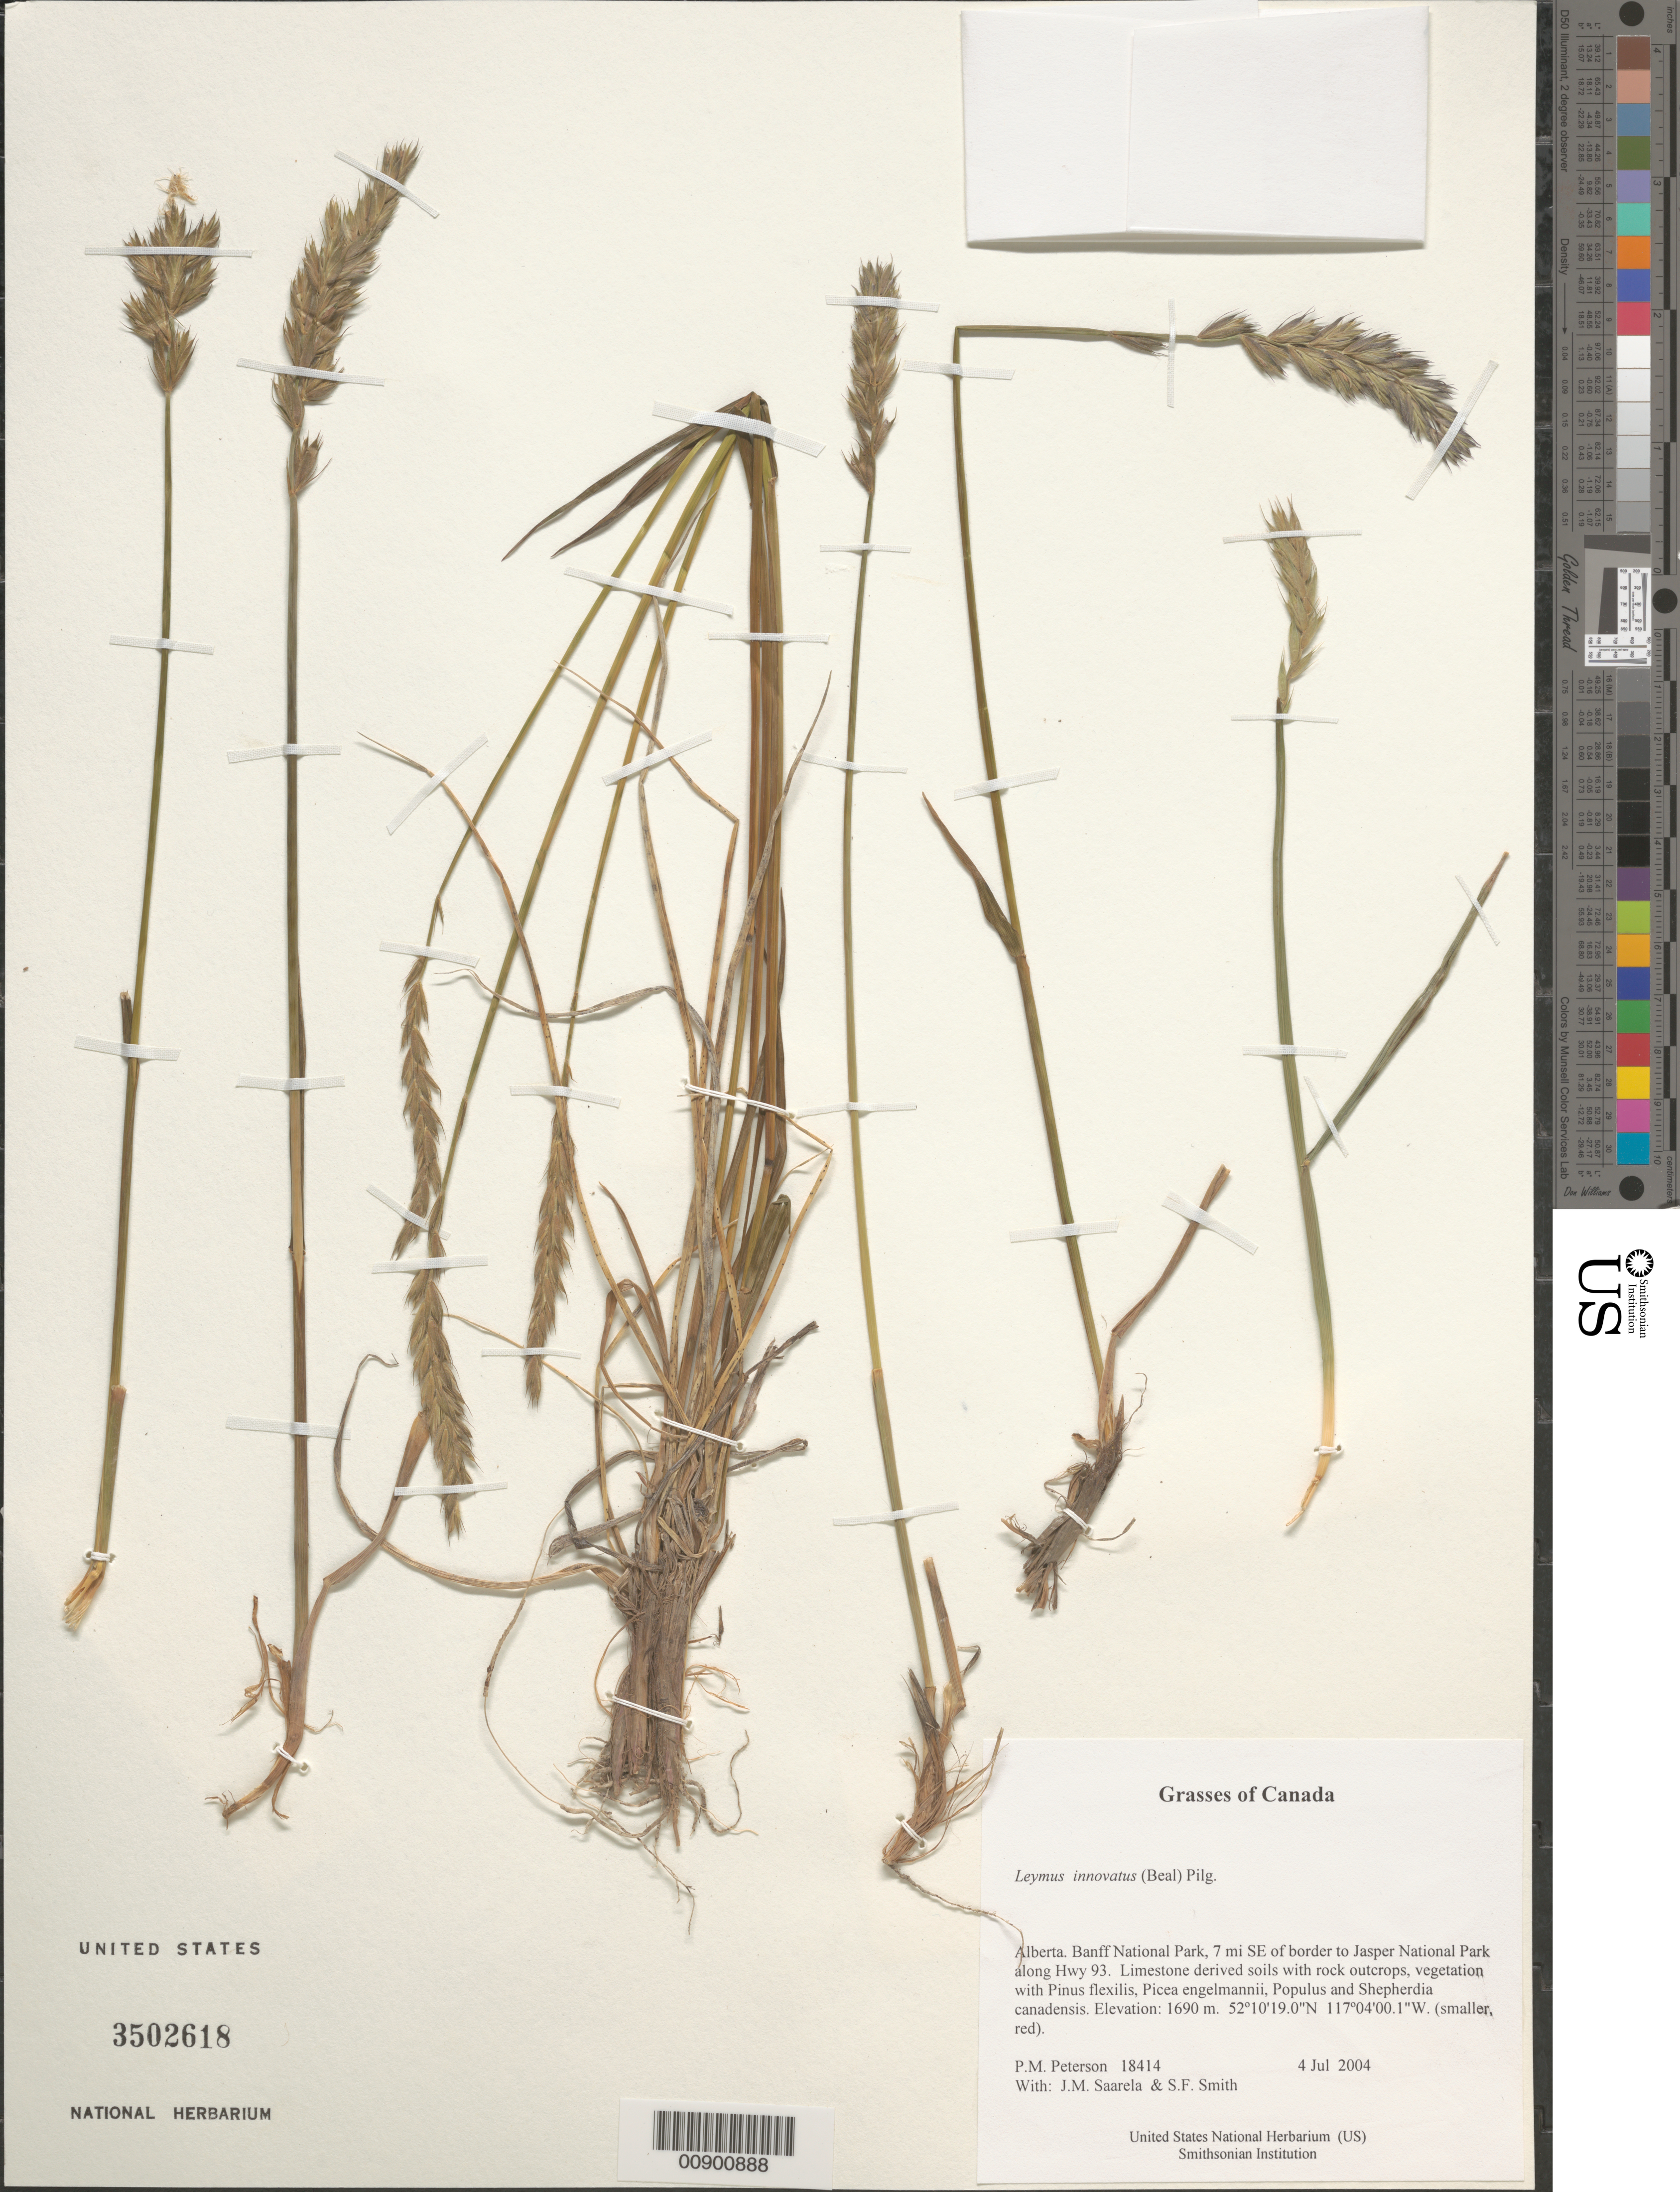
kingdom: Plantae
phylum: Tracheophyta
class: Liliopsida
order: Poales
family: Poaceae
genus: Leymus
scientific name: Leymus innovatus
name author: (W.J. Beal) Pilg.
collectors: P. M. Peterson, J. Saarela & S.F. Smith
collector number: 18414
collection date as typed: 04 Jul 2004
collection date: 2004-07-04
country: Canada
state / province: Alberta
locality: Banff National Park, 7 mi SE of border to Jasper National Park along Hwy 93. Limestone derived soils with rock outcrops, vegetation with Pinus flexilis, Picea engelmannii, Populus and Shepherdia canadensis.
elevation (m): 1690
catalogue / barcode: US 3502618